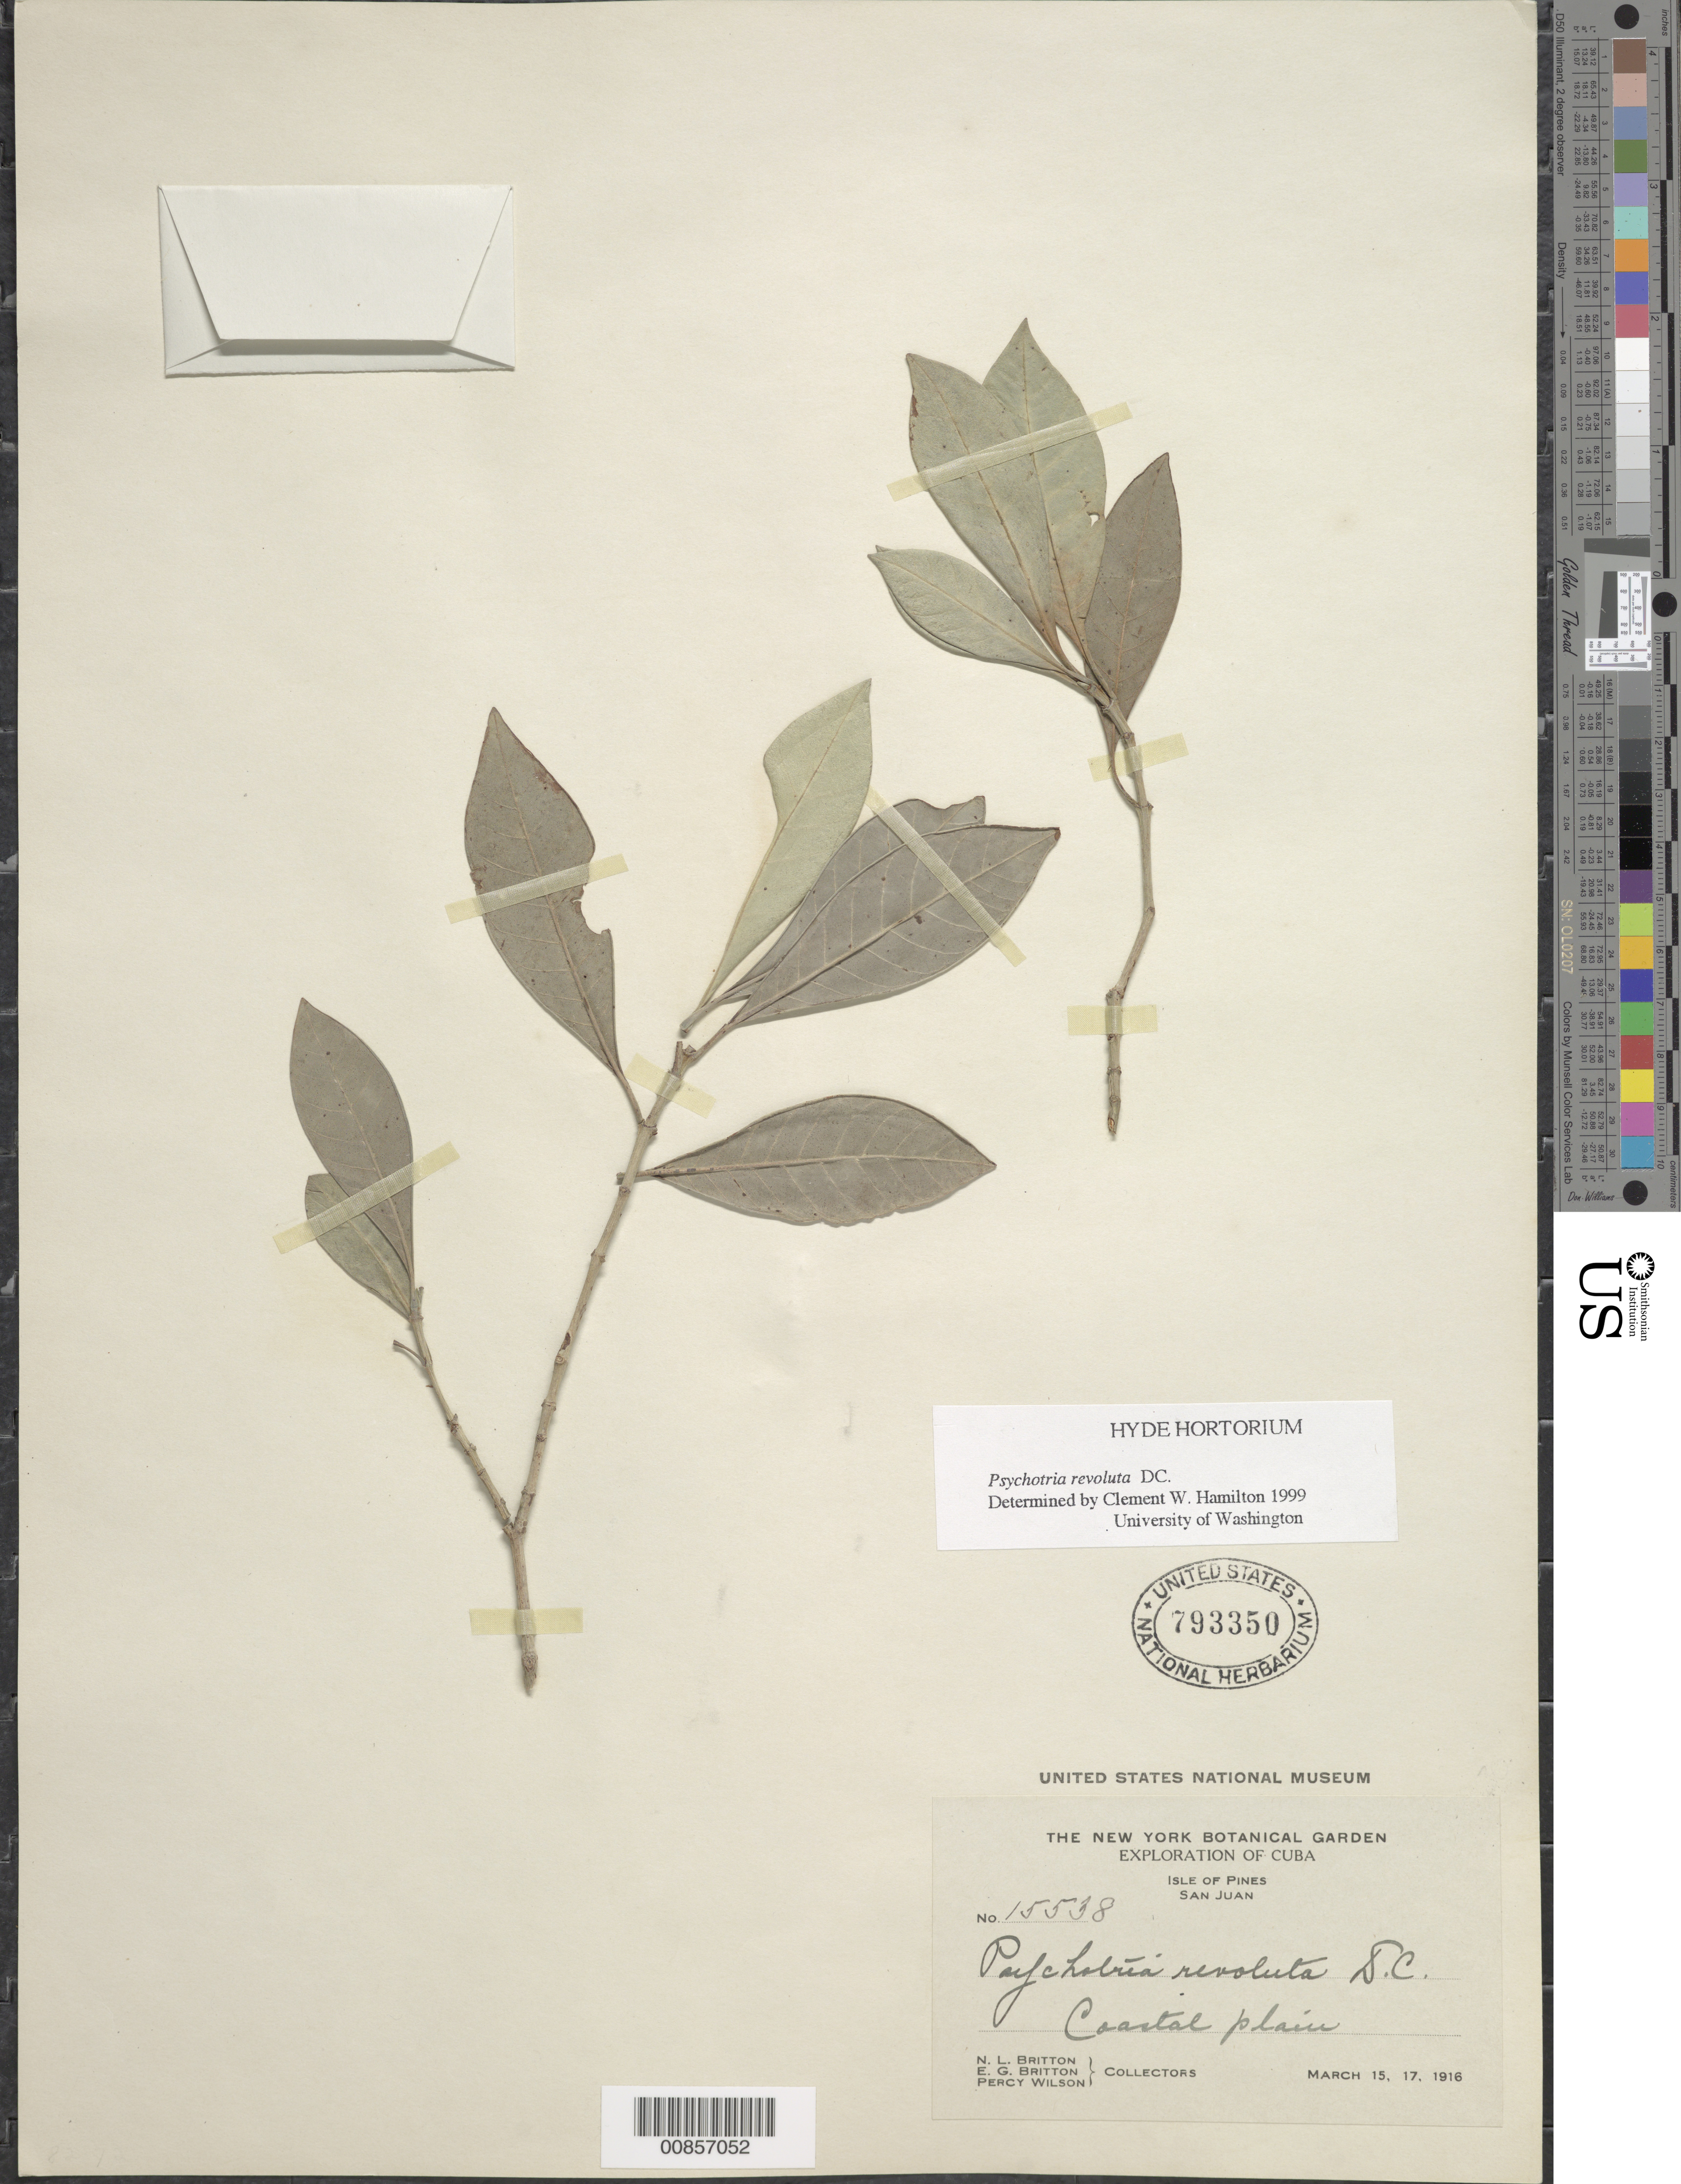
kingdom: Plantae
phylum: Tracheophyta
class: Magnoliopsida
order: Gentianales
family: Rubiaceae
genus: Psychotria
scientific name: Psychotria revoluta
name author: DC.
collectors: N. Britton, E. G. Britton & P. Wilson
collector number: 15538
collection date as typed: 15 Mar 1916 and 17 Mar 1916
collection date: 1916-03-15,1916-03-17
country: Cuba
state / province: Isla de La Juventud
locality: San Juan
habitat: Coastal plain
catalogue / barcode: US 793350